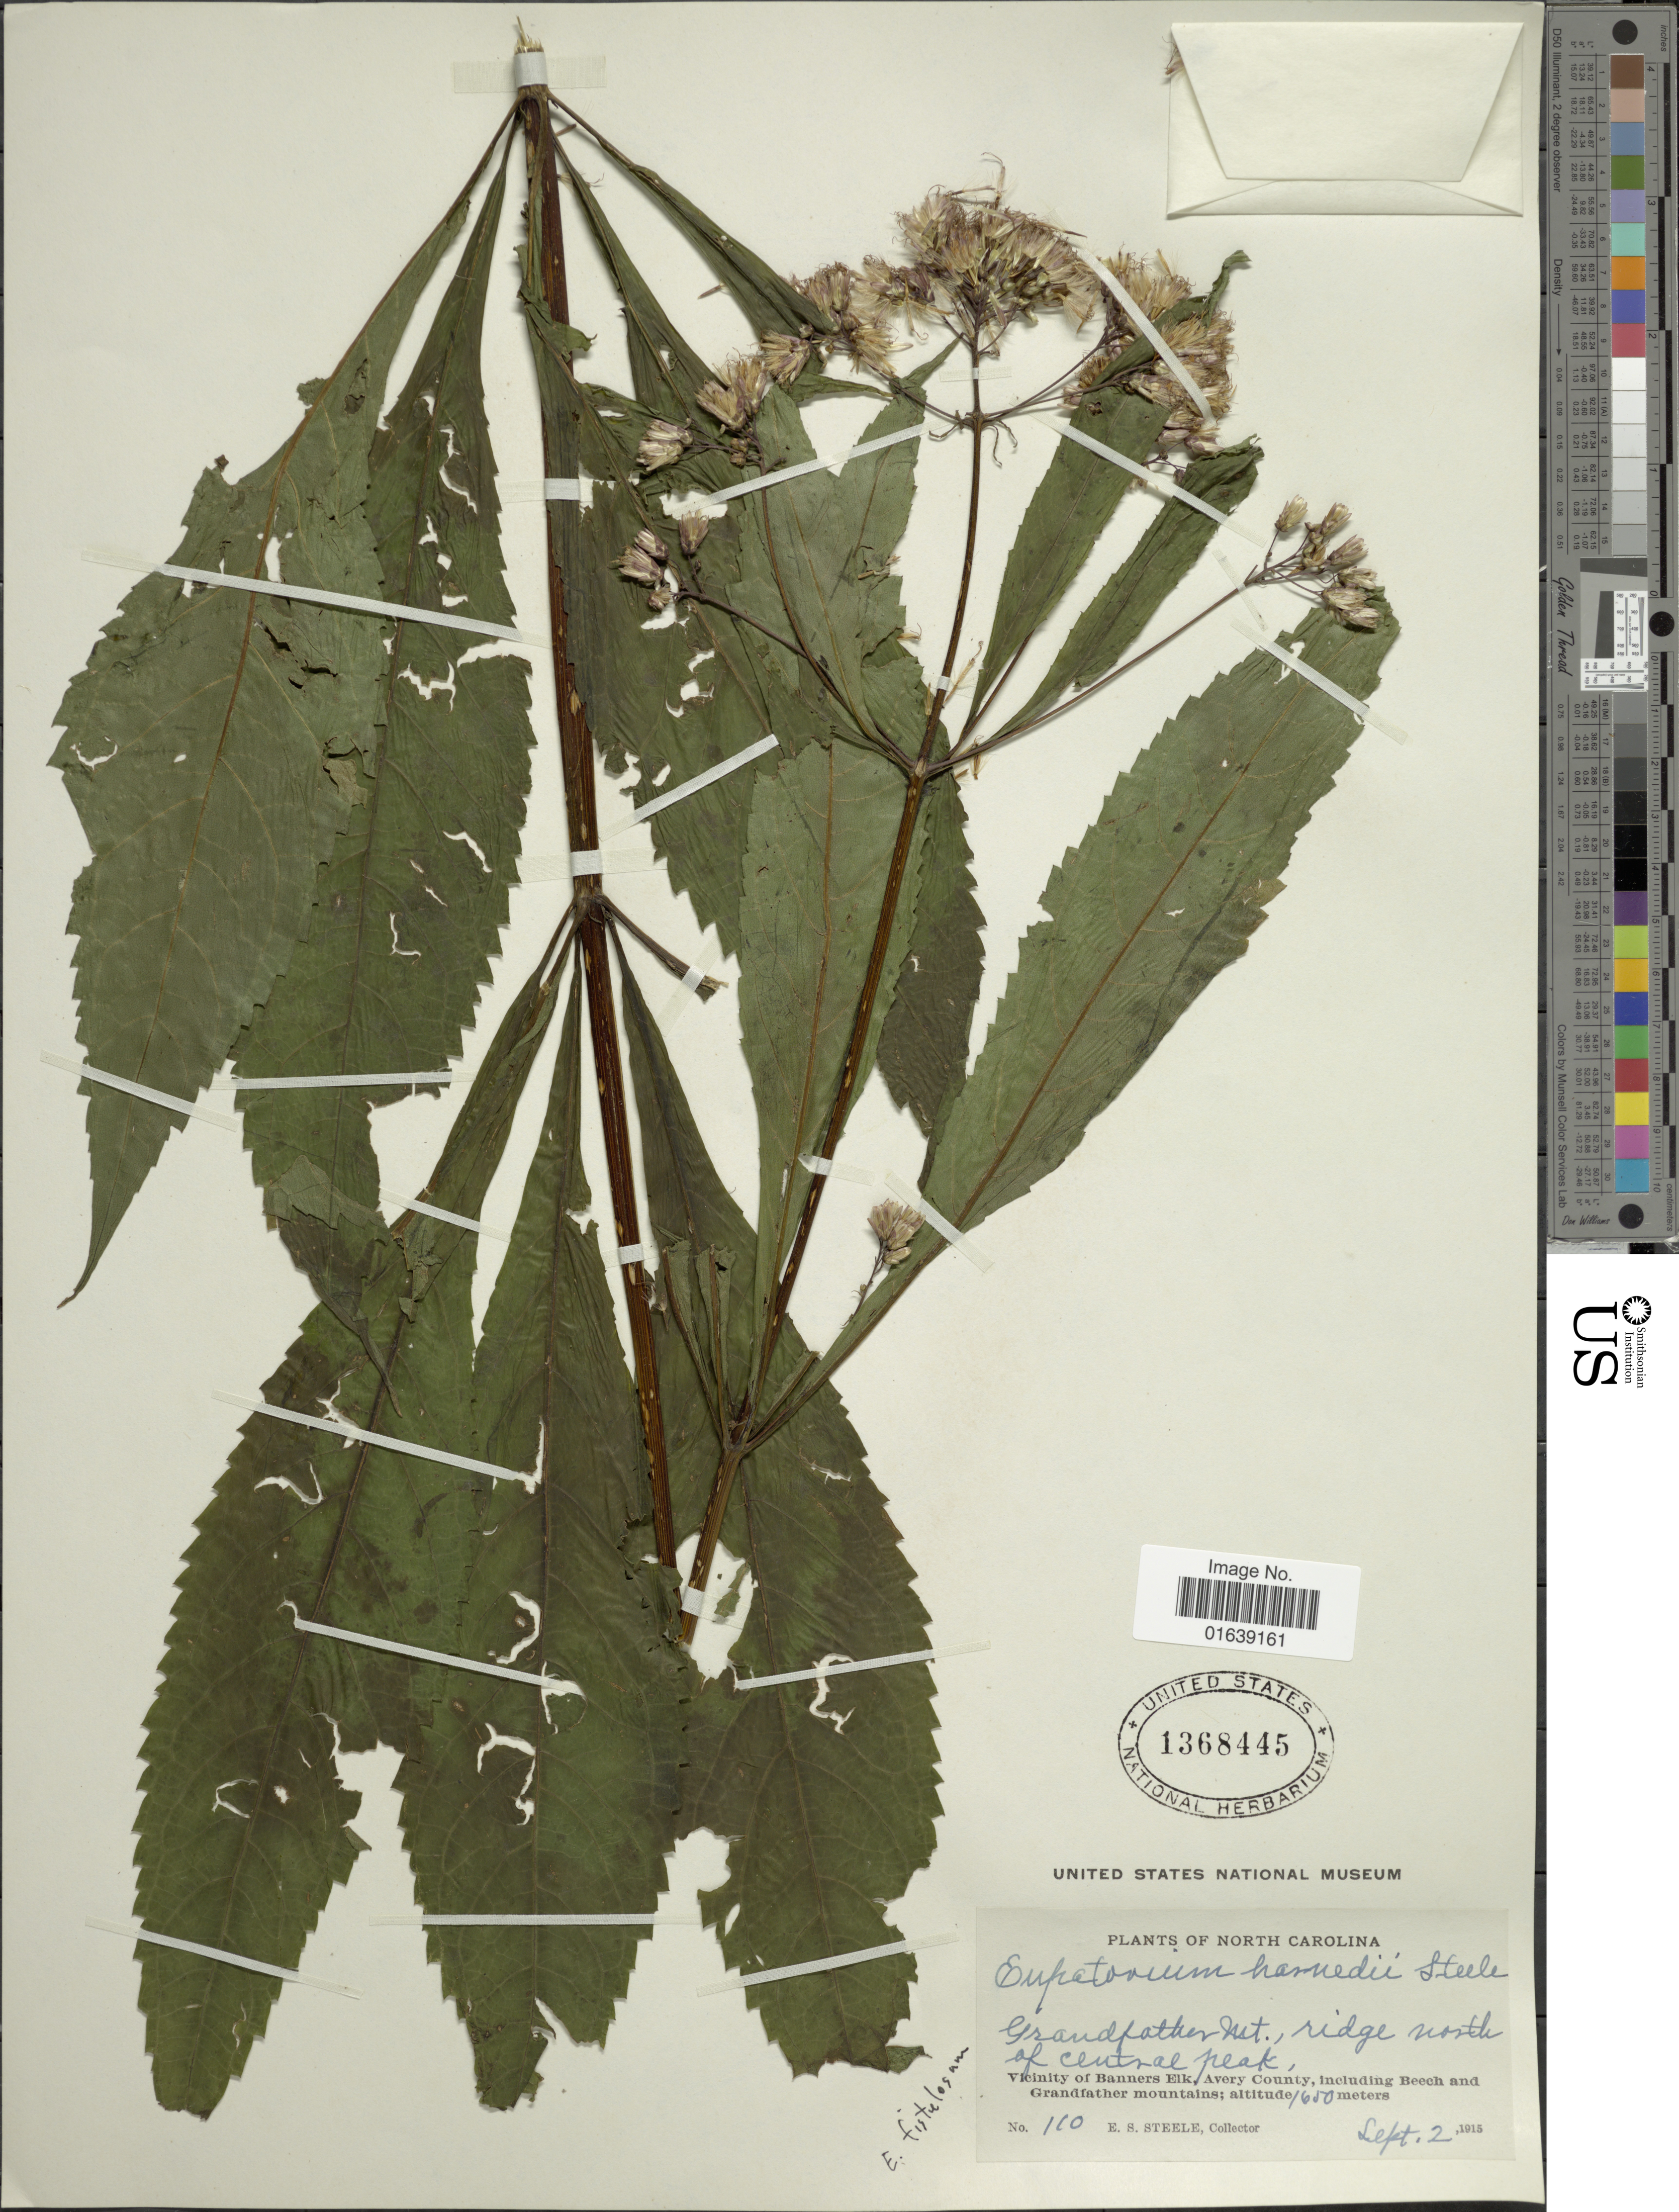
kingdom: Plantae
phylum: Tracheophyta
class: Magnoliopsida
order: Asterales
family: Asteraceae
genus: Eupatorium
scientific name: Eupatorium fistulosum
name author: Barratt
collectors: E. Steele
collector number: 110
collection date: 1915-09-02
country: United States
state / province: North Carolina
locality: North Carolina. Grandfather Mt. ridge north of central peak. Vicinity of Banners Elk, Avery County, including Beech and Grandfather mountains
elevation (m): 1650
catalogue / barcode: US 1368445